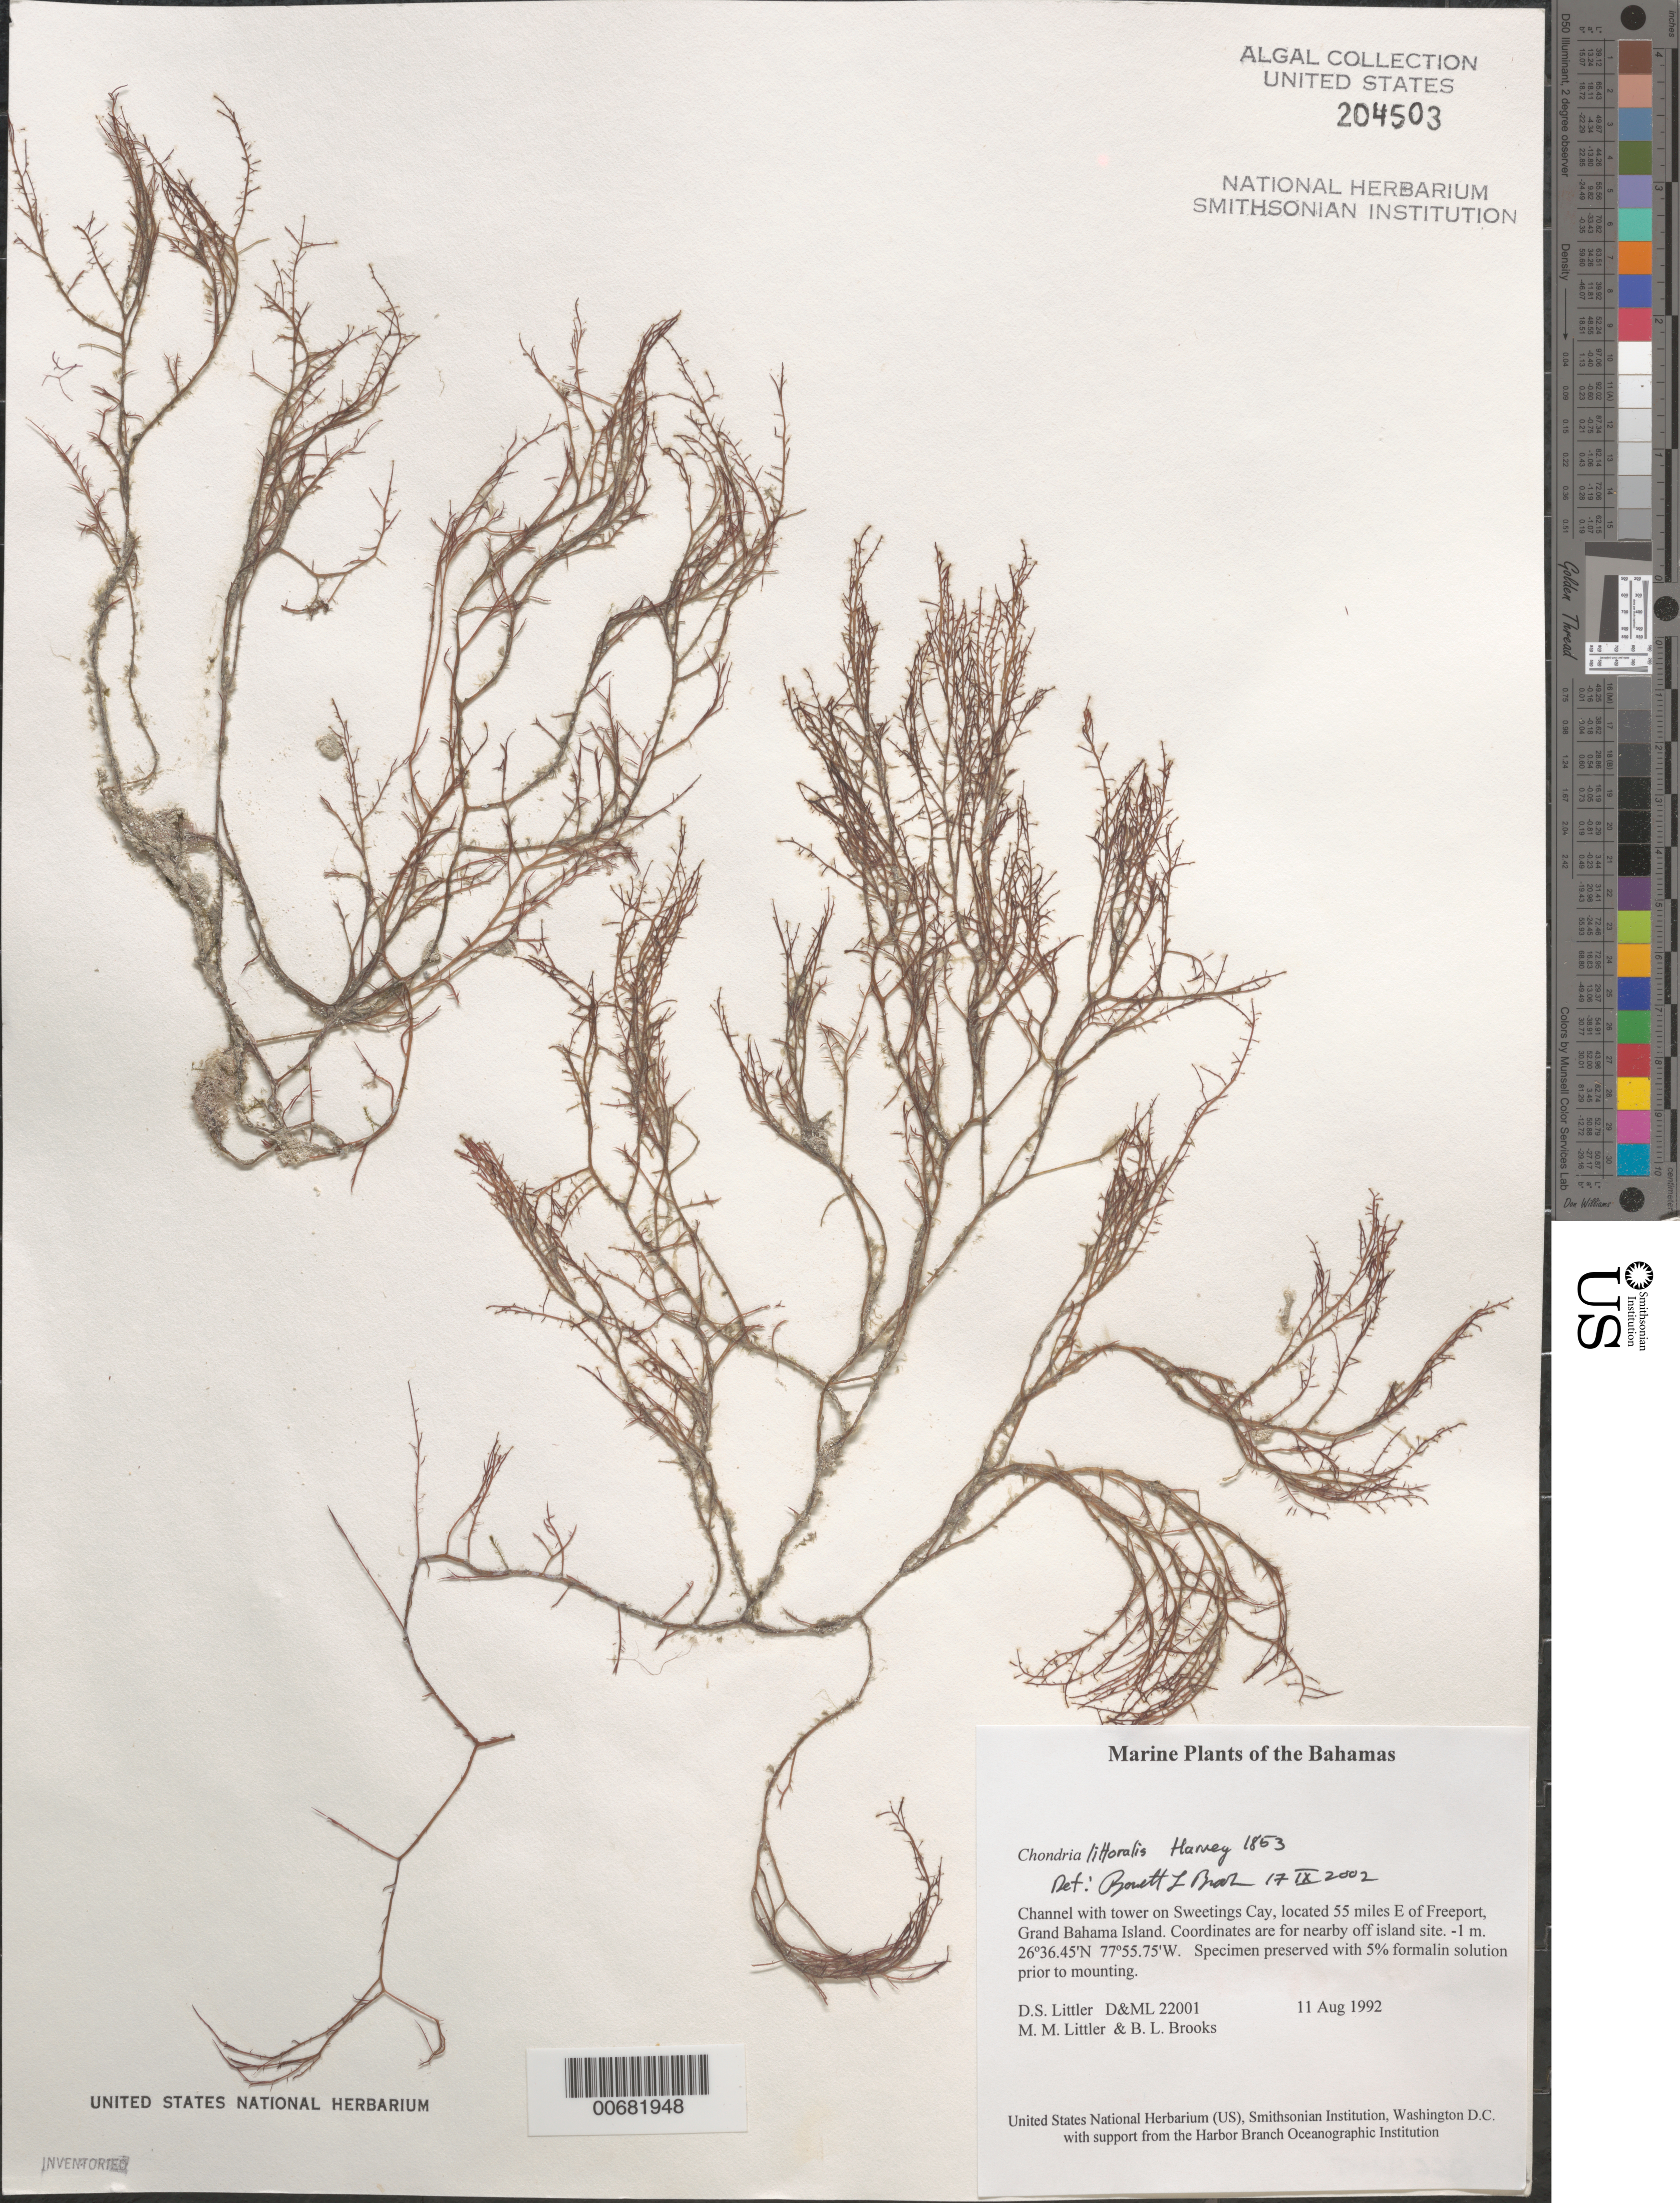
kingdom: Plantae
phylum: Rhodophyta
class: Florideophyceae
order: Ceramiales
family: Rhodomelaceae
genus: Chondria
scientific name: Chondria littoralis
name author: Harv.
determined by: Brooks, B. L., (BOT), Smithsonian Institution - National Museum of Natural History (UNITED STATES)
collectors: D. S. Littler, M. M. Littler & B. Brooks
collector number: D&ML 22001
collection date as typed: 11 Aug 1992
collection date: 1992-08-11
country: Bahamas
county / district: Grand Bahama District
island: Sweetings Cay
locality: Off Sweetings Cay, 55 miles east of Freeport, Grand Bahama Island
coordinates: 26 36.45' N, 77 55.75' W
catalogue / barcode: US 204503